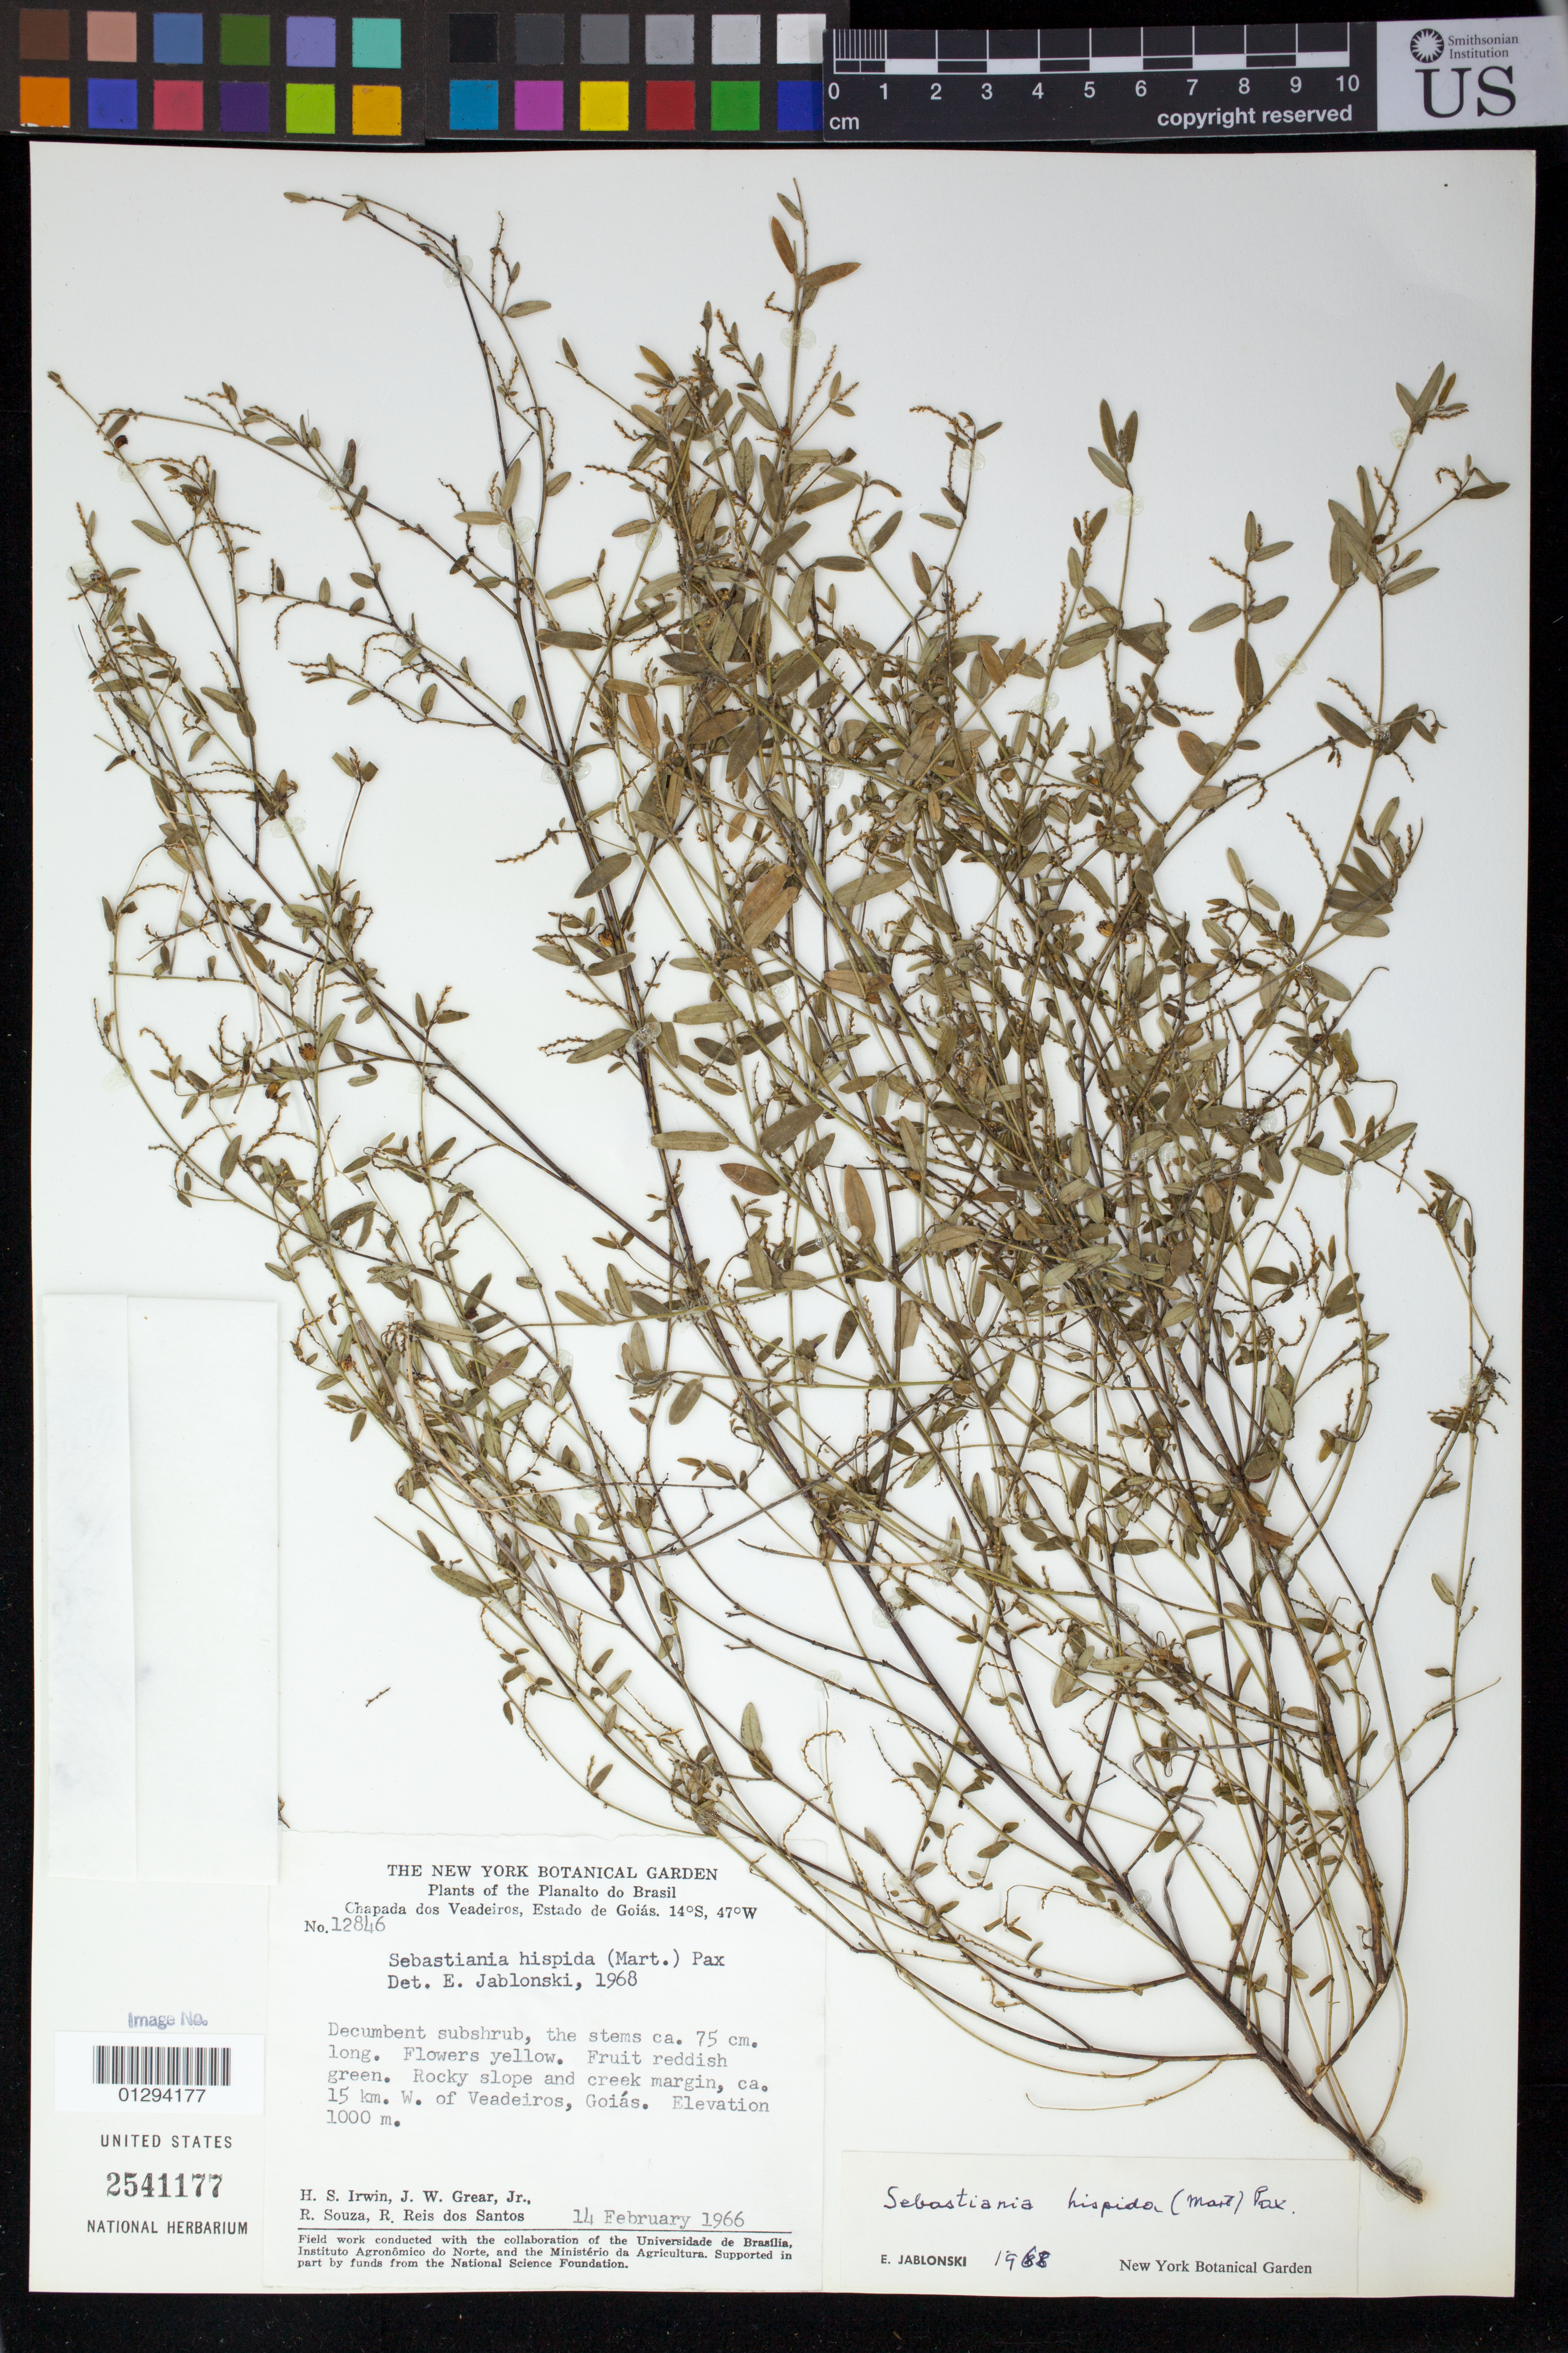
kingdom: Plantae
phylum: Tracheophyta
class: Magnoliopsida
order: Malpighiales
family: Euphorbiaceae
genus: Sebastiania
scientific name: Sebastiania hispida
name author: (Mart.) Pax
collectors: H. Irwin, J. W. Grear, R. Souza & R. R. Santos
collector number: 12846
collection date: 1966-02-14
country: Brazil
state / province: Goias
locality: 15 km. W. of Veadeiros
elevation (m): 1000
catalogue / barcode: US 2541177